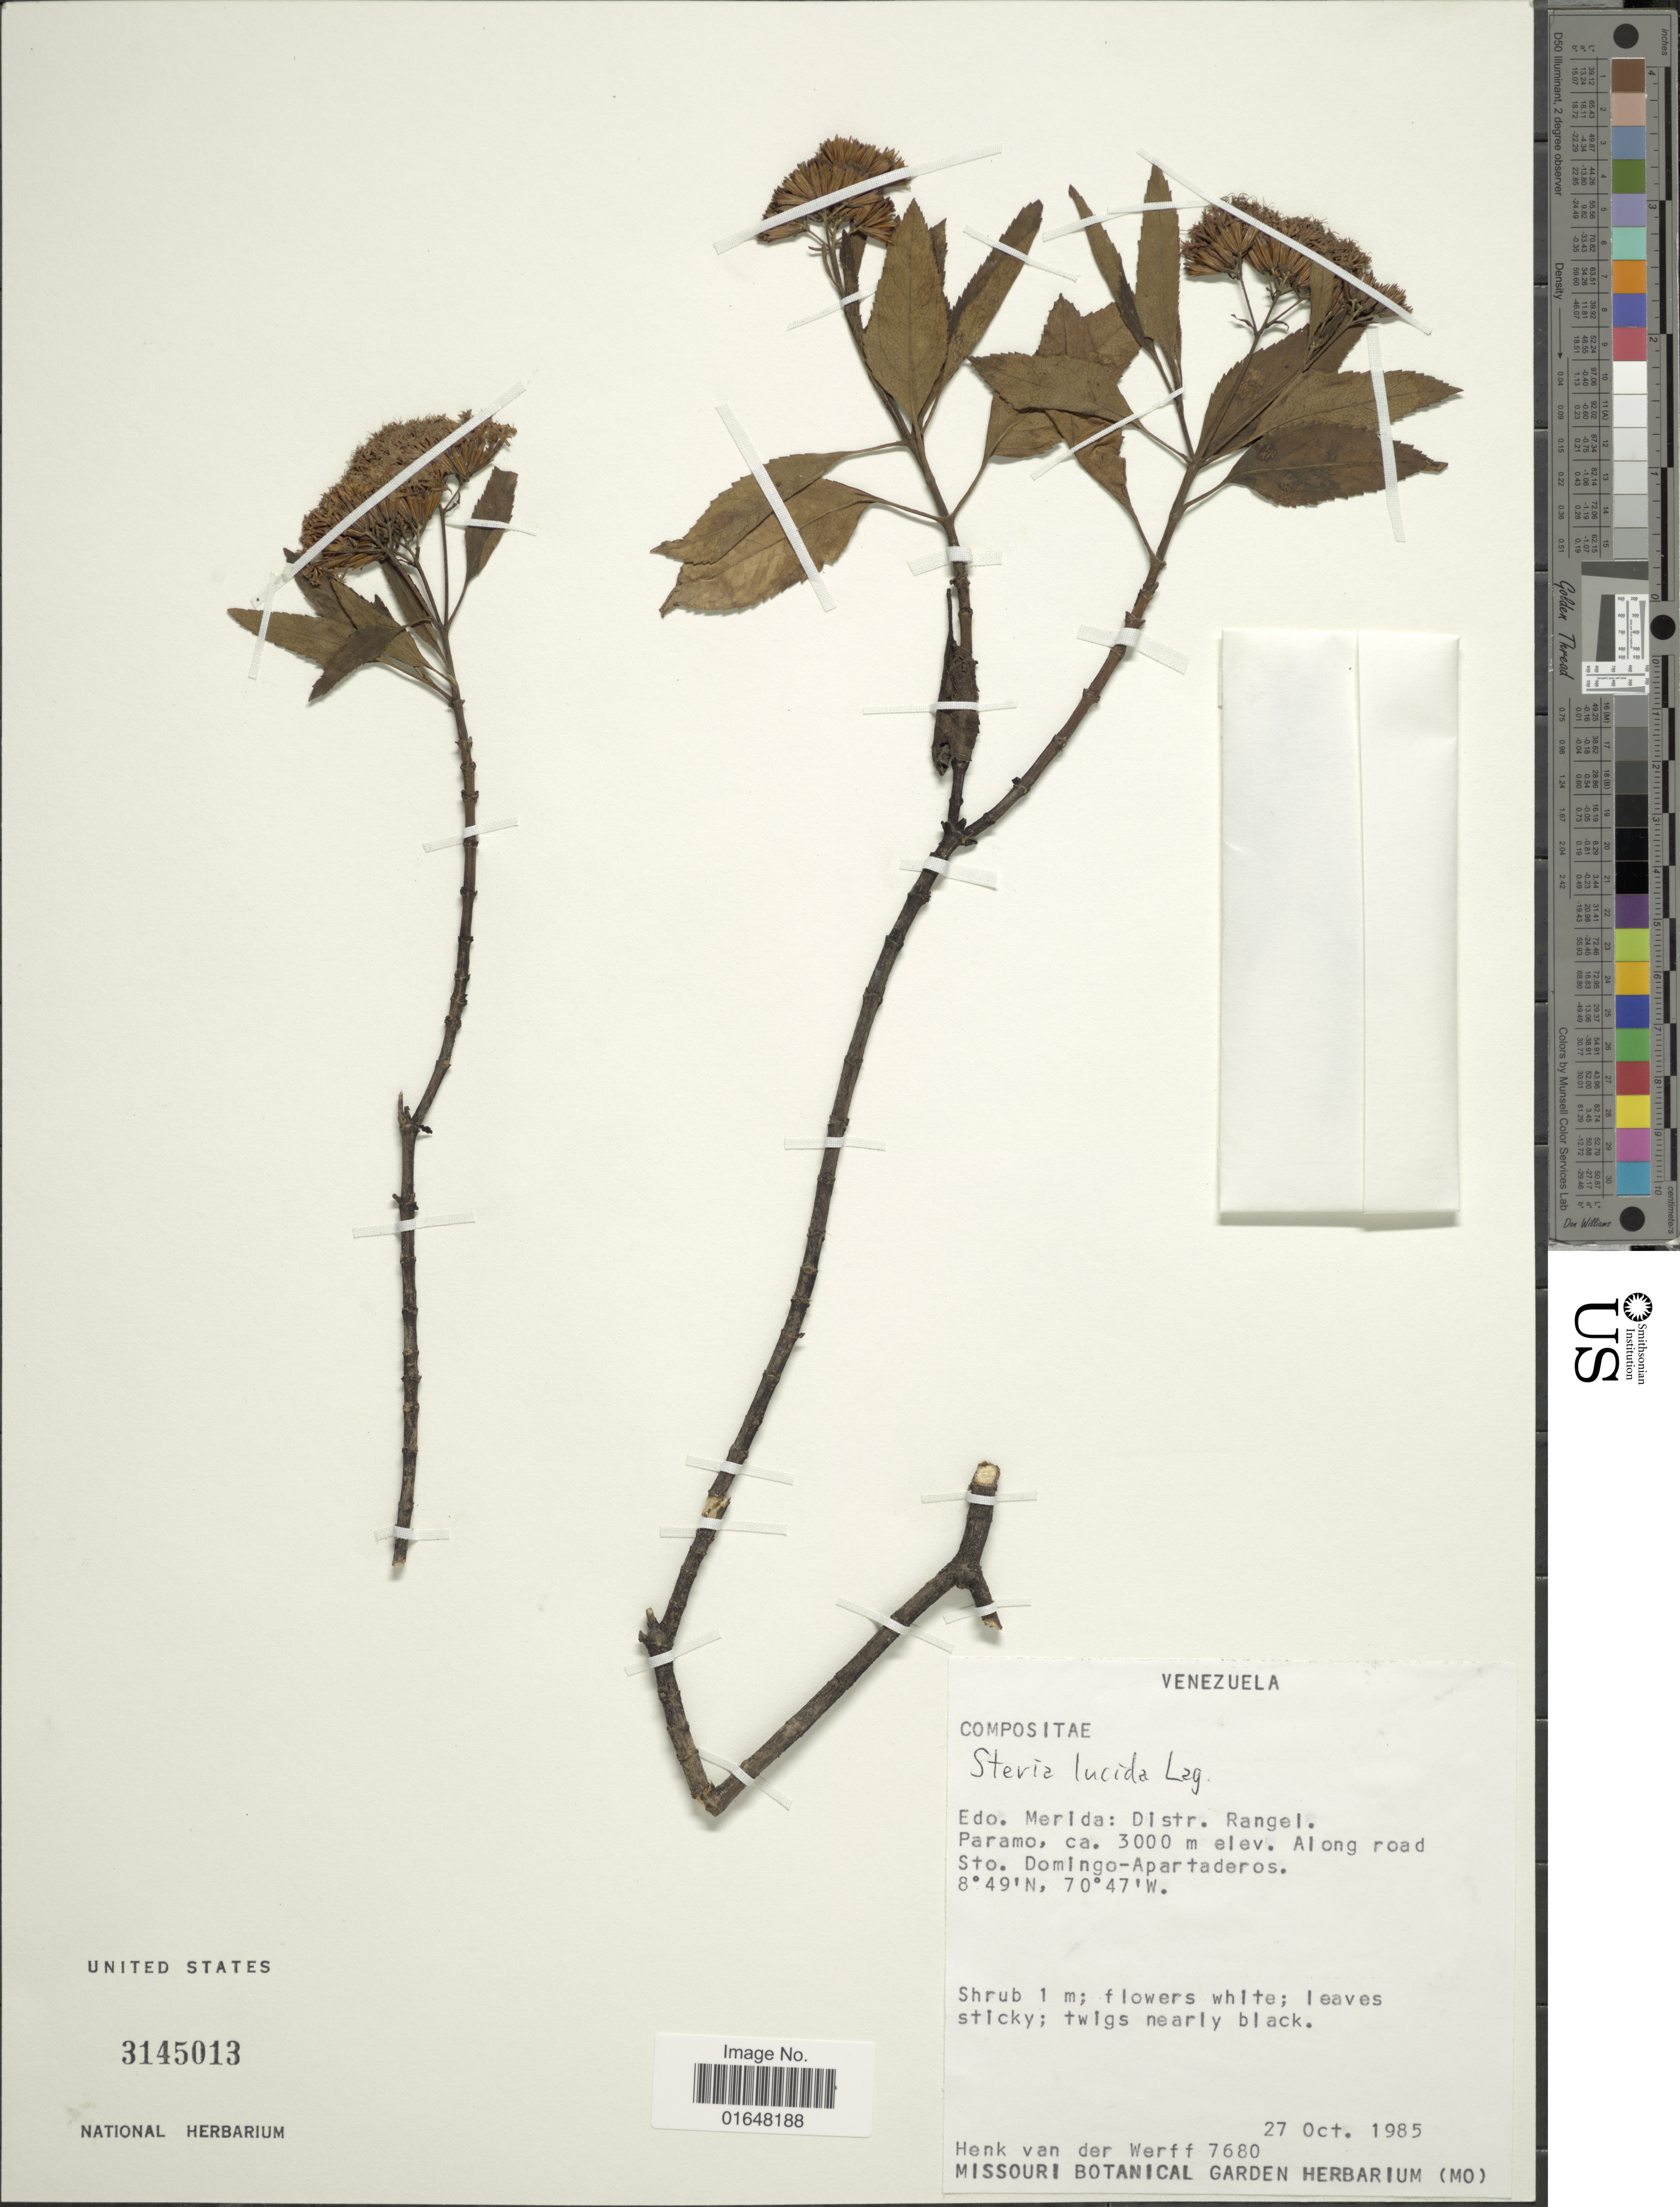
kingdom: Plantae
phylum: Tracheophyta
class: Magnoliopsida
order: Asterales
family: Asteraceae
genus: Stevia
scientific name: Stevia lucida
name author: Lag.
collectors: H. van der Werff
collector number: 7680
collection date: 1985-10-27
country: Venezuela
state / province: Mérida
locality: Distr. Rangel, Paramo, along road Sto. Domingo-Apartaderos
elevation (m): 3000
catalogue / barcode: US 3145013